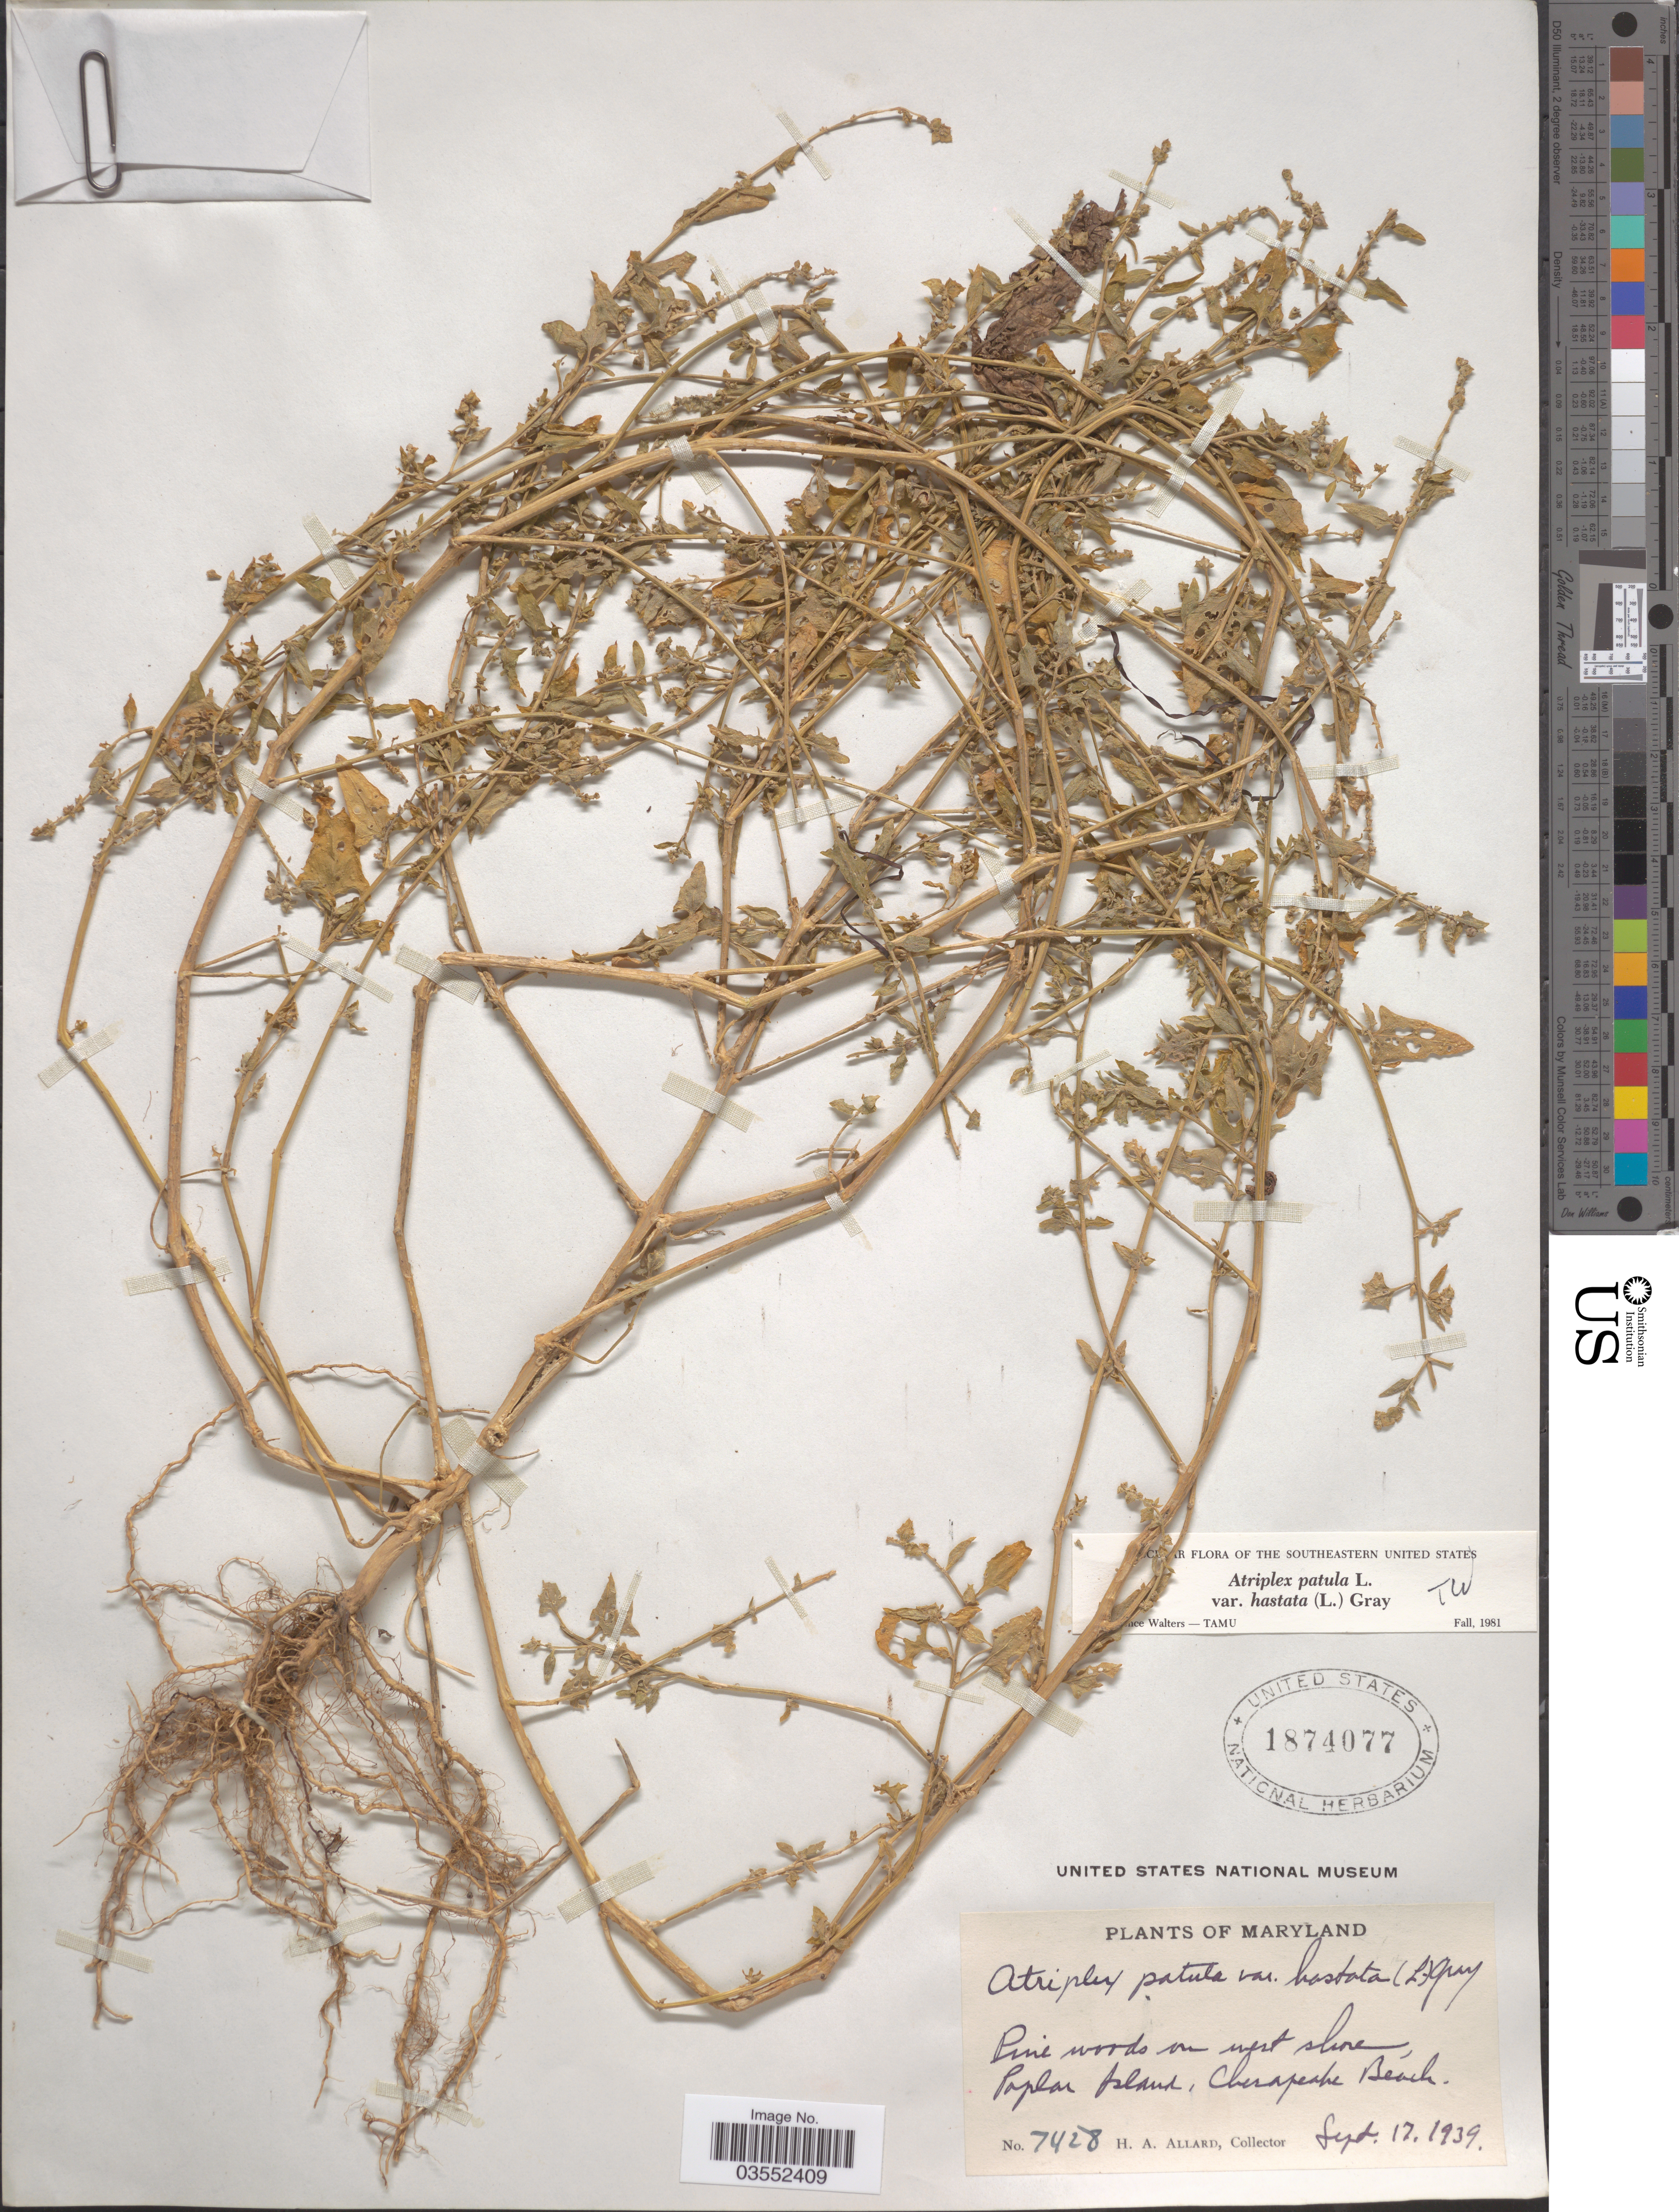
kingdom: Plantae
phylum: Tracheophyta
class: Magnoliopsida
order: Caryophyllales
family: Amaranthaceae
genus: Atriplex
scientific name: Atriplex patula var. hastata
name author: (L.) A. Gray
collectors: H. A. Allard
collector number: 7428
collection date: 1939-09-17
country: United States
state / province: Maryland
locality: Pine woods on west shore, Poplan Island, Cherapeake Beach.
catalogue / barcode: US 1874077